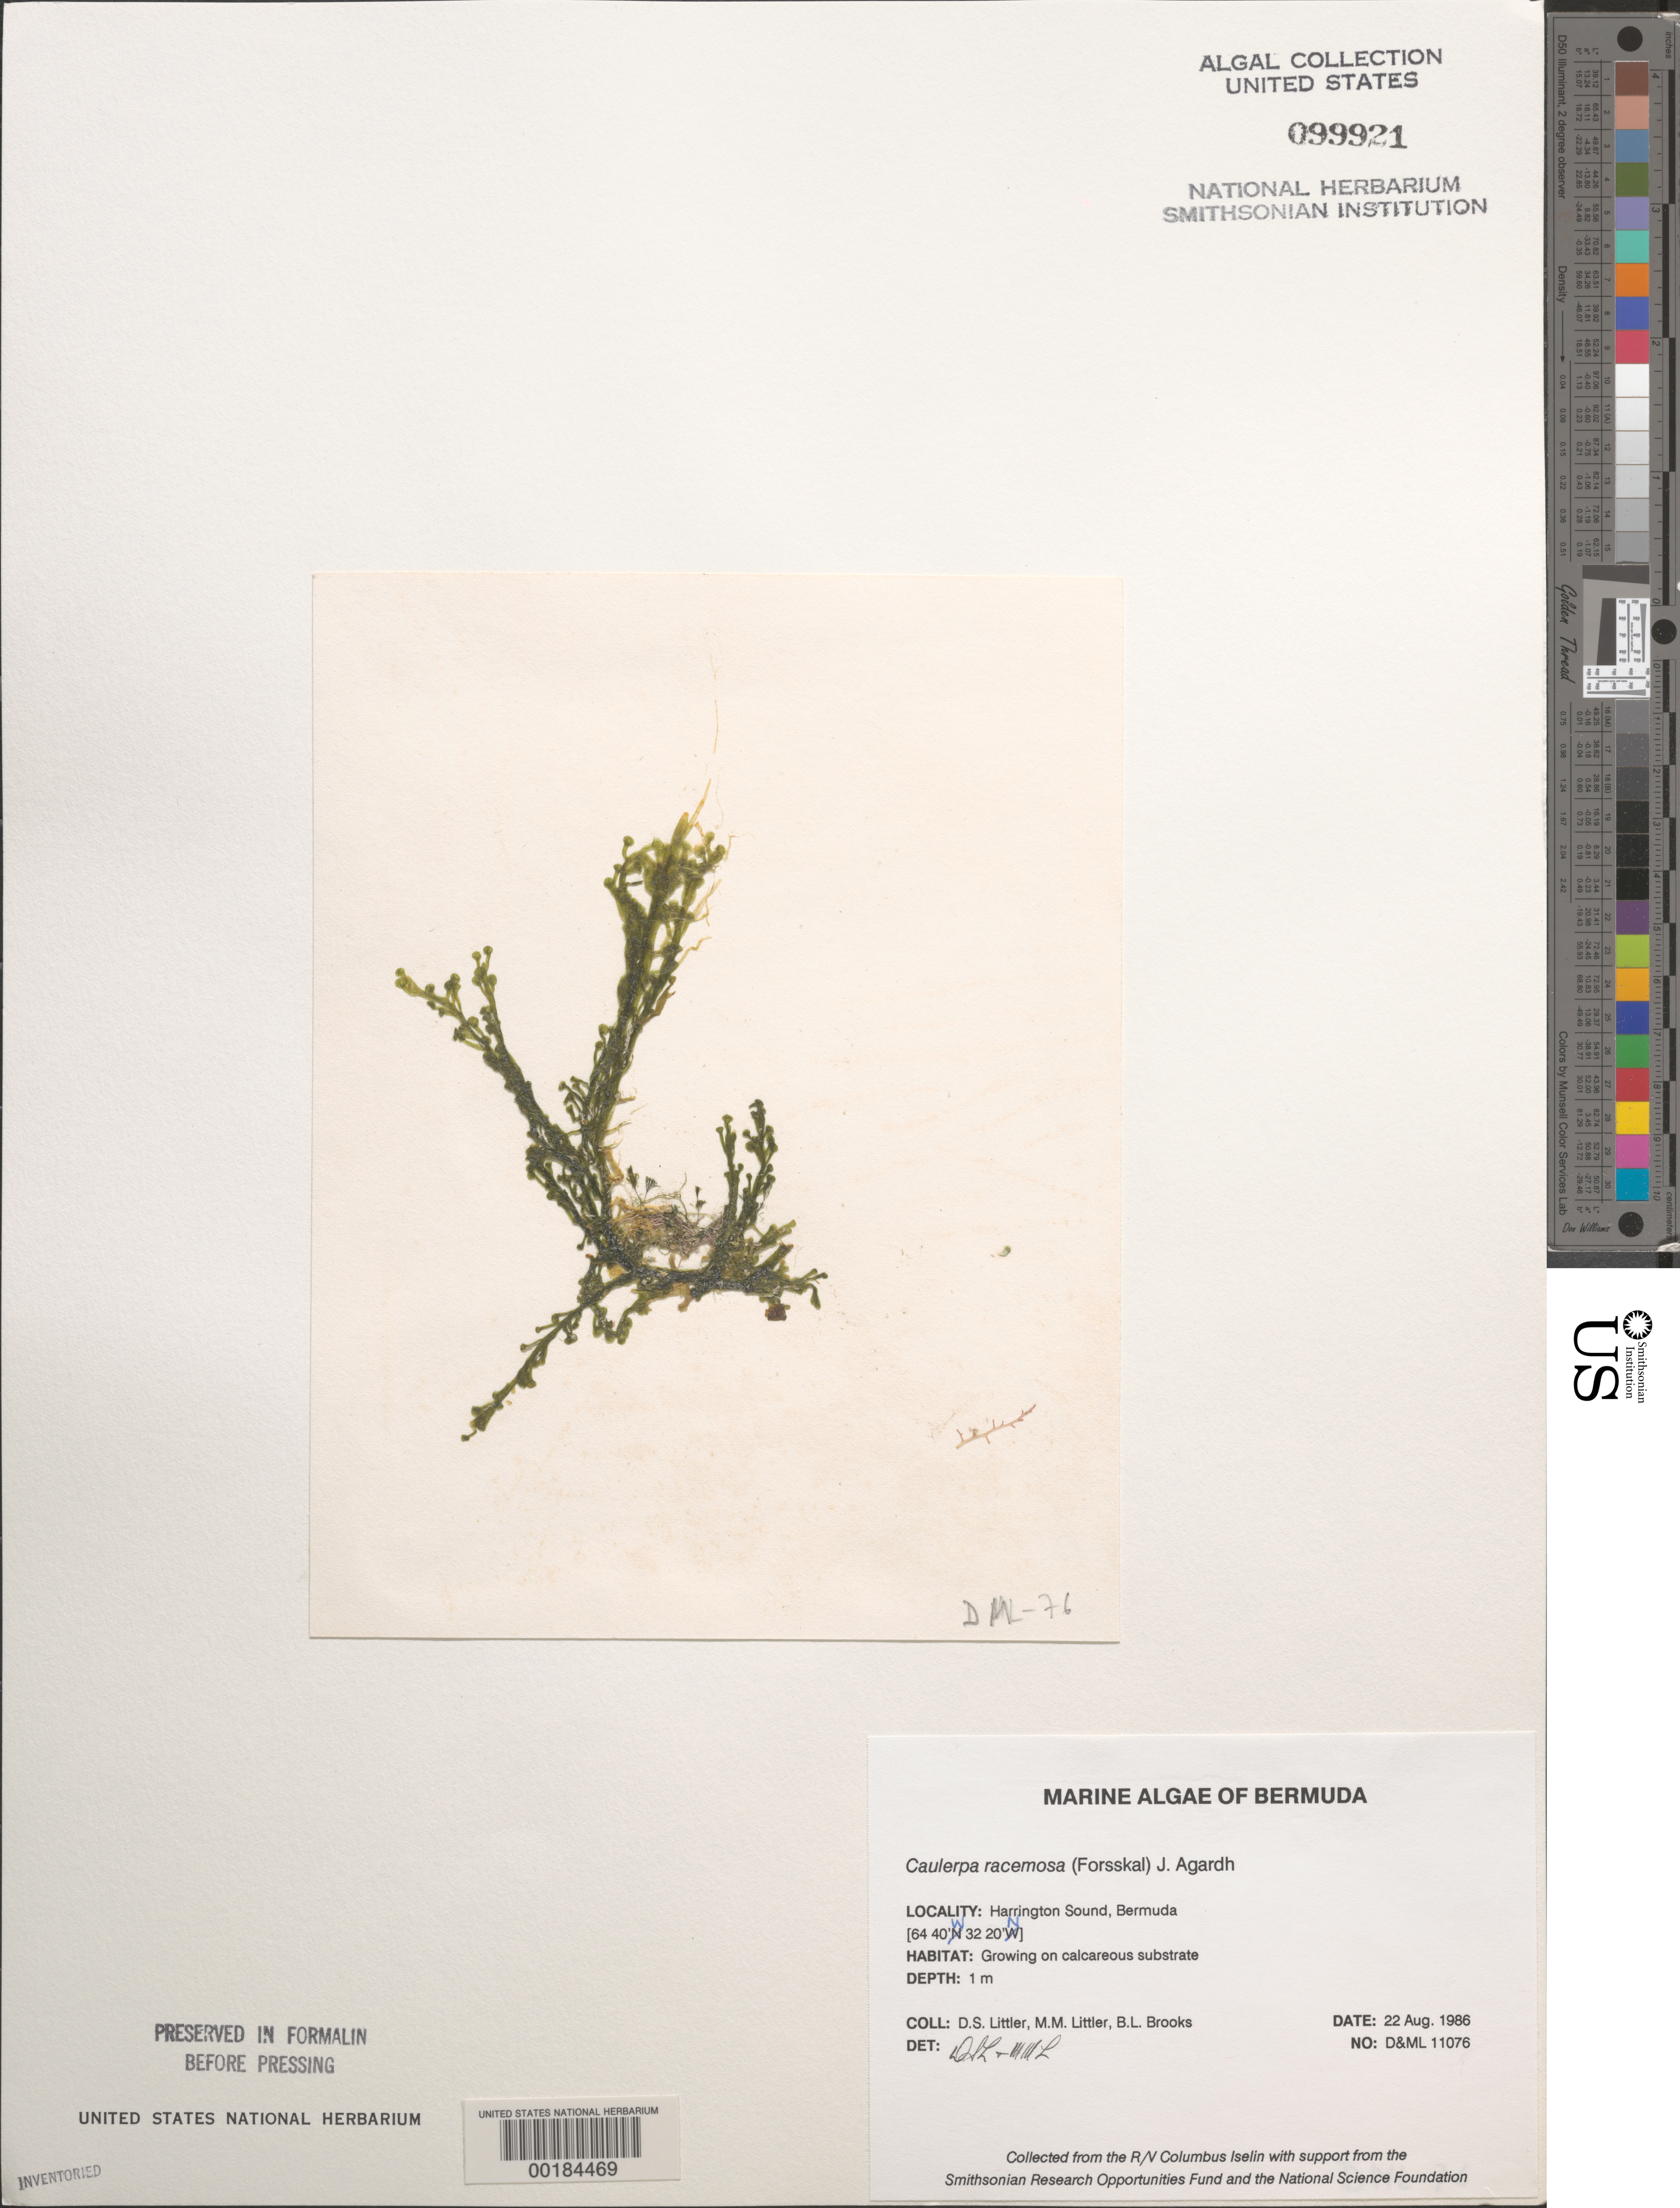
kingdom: Plantae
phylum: Chlorophyta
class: Ulvophyceae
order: Bryopsidales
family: Caulerpaceae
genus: Caulerpa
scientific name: Caulerpa racemosa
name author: (Forssk.) J. Agardh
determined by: Littler, D. S.; Littler, M. M.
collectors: D. S. Littler, M. M. Littler & B. Brooks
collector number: D&ML 11076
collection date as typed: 22 Aug 1986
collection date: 1986-08-22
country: Bermuda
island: Bermuda Island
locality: Harrington Sound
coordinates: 32 20' N, 64 40' W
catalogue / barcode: US 99921